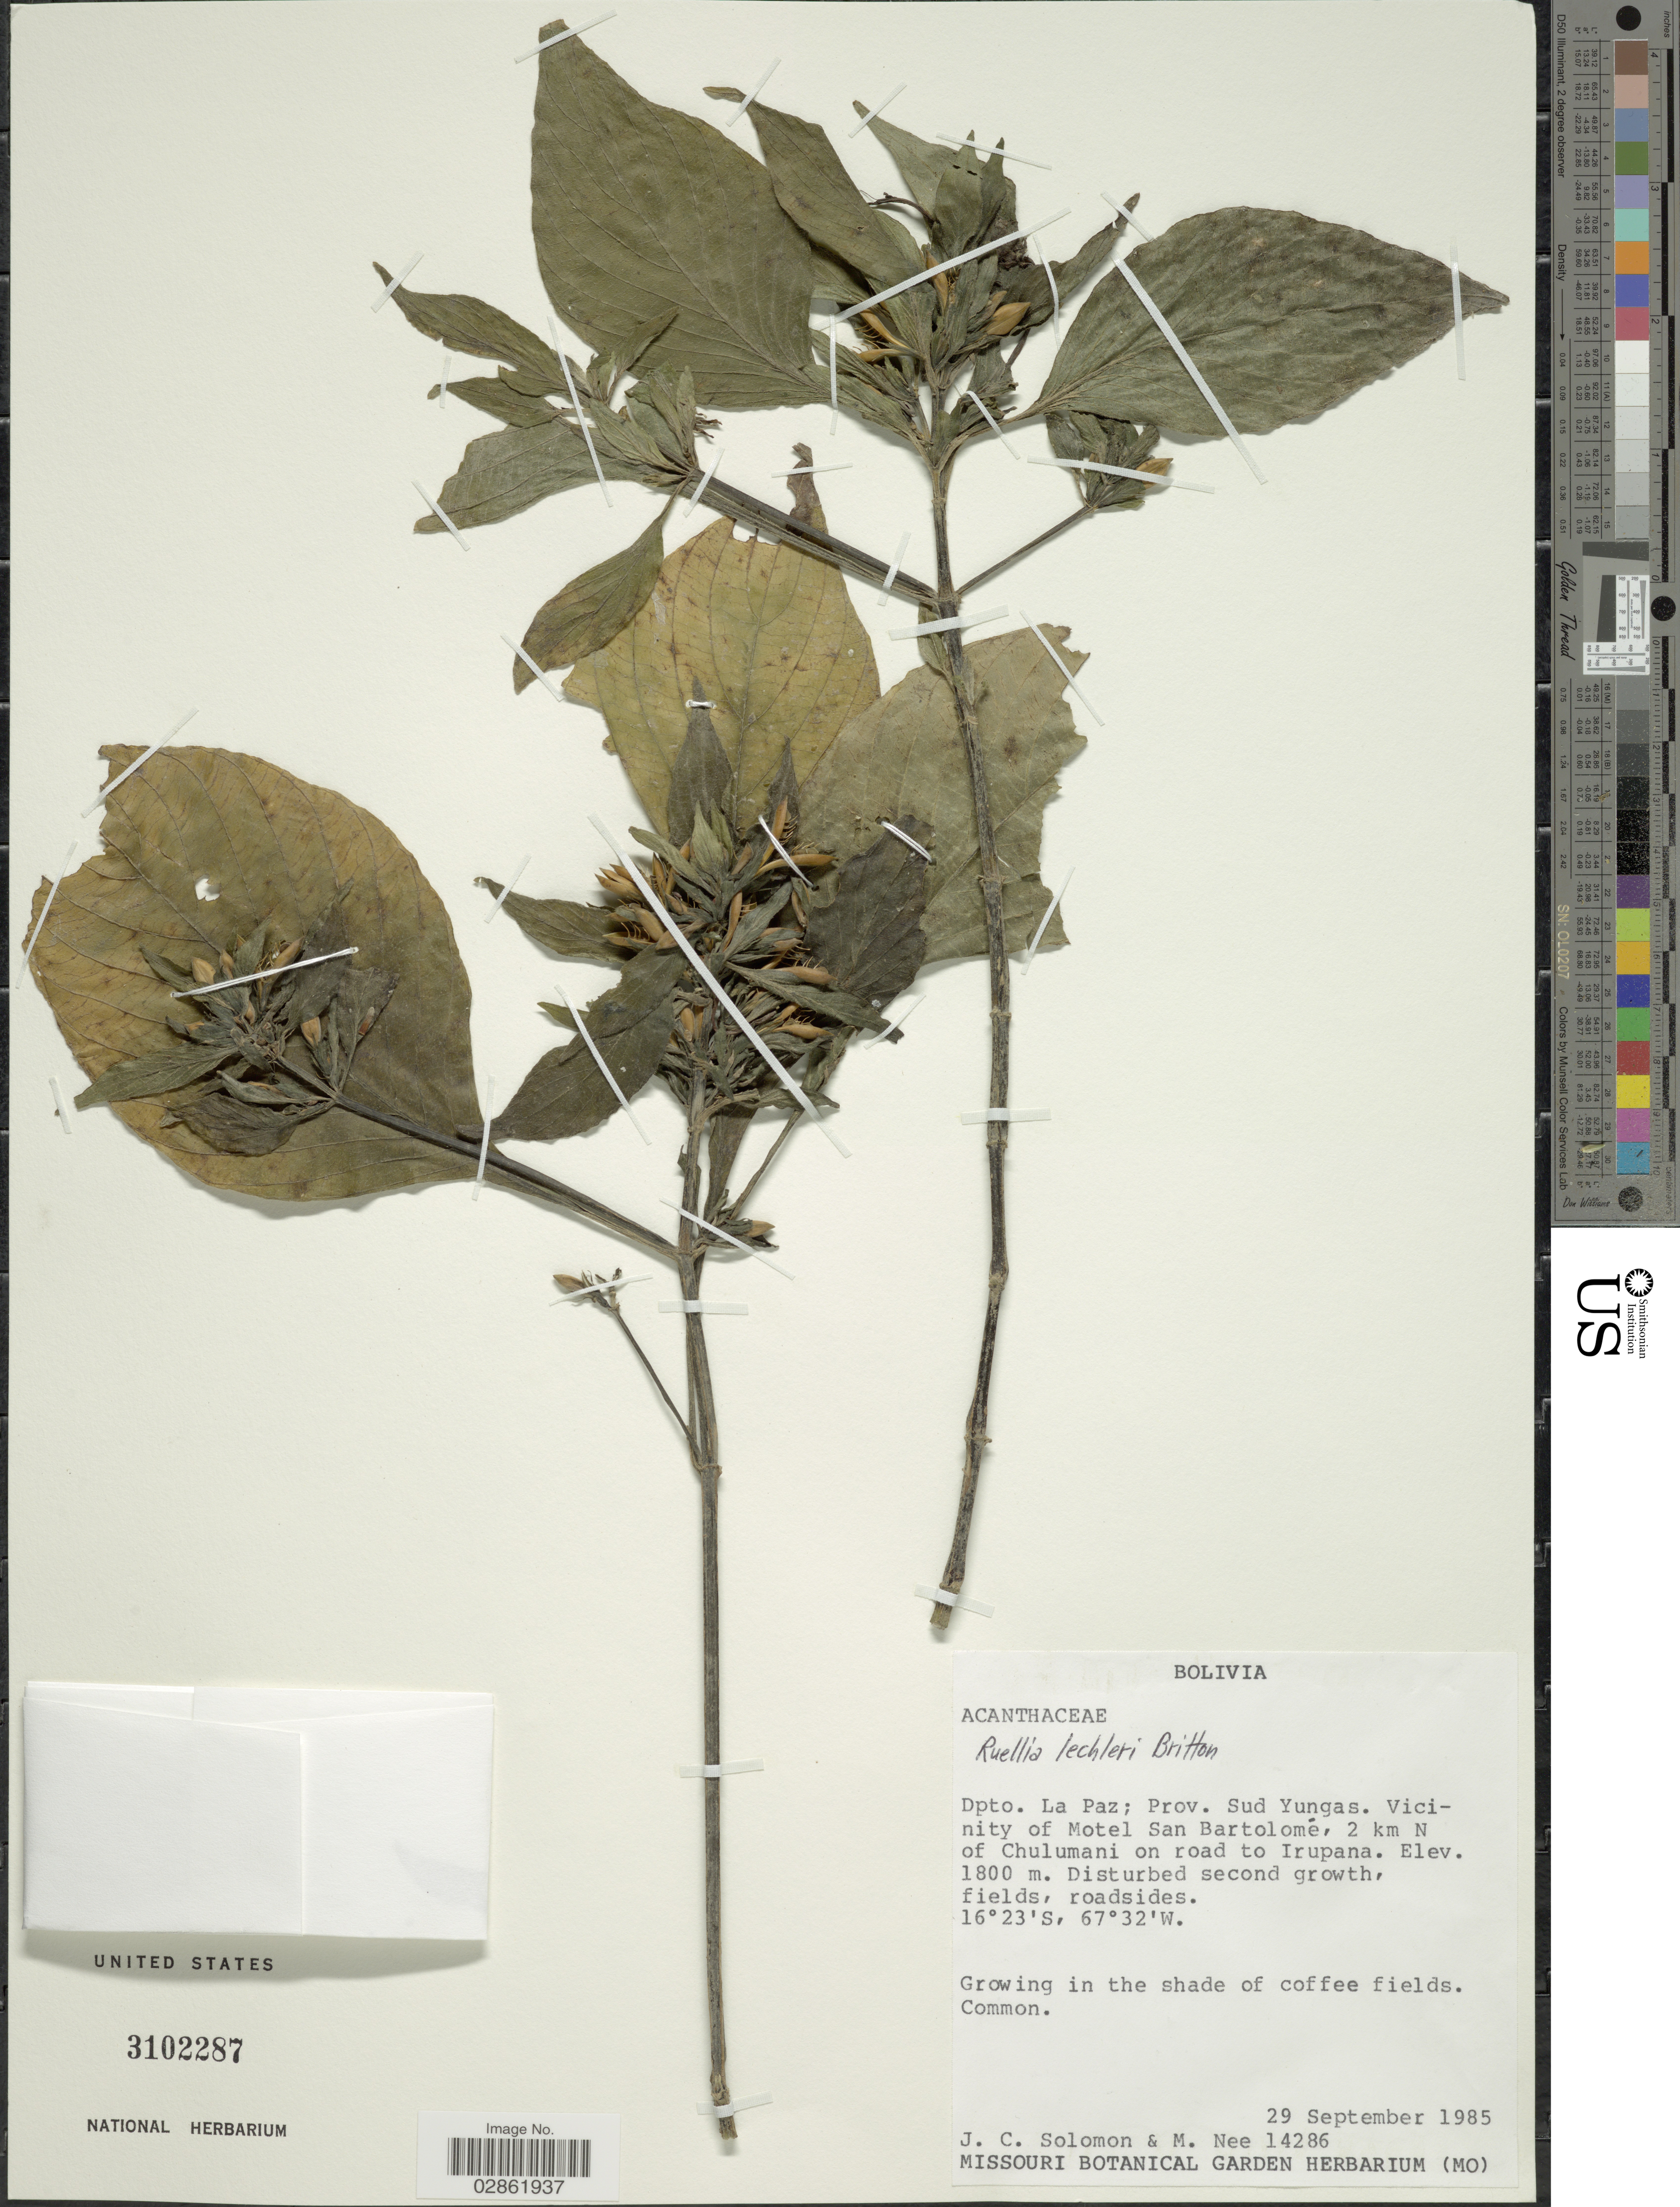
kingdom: Plantae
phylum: Tracheophyta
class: Magnoliopsida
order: Lamiales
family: Acanthaceae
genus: Ruellia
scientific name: Ruellia puri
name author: Mart. ex Nees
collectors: J. C. Solomon & M. Nee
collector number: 14286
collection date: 1985-09-29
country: Bolivia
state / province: La Paz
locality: Dpto. La Paz; Prov. Sud Yungas. Vicinity of Motel San Bartolomé, 2 km N of Chulumani on road to Irupana.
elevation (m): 1800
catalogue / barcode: US 3102287